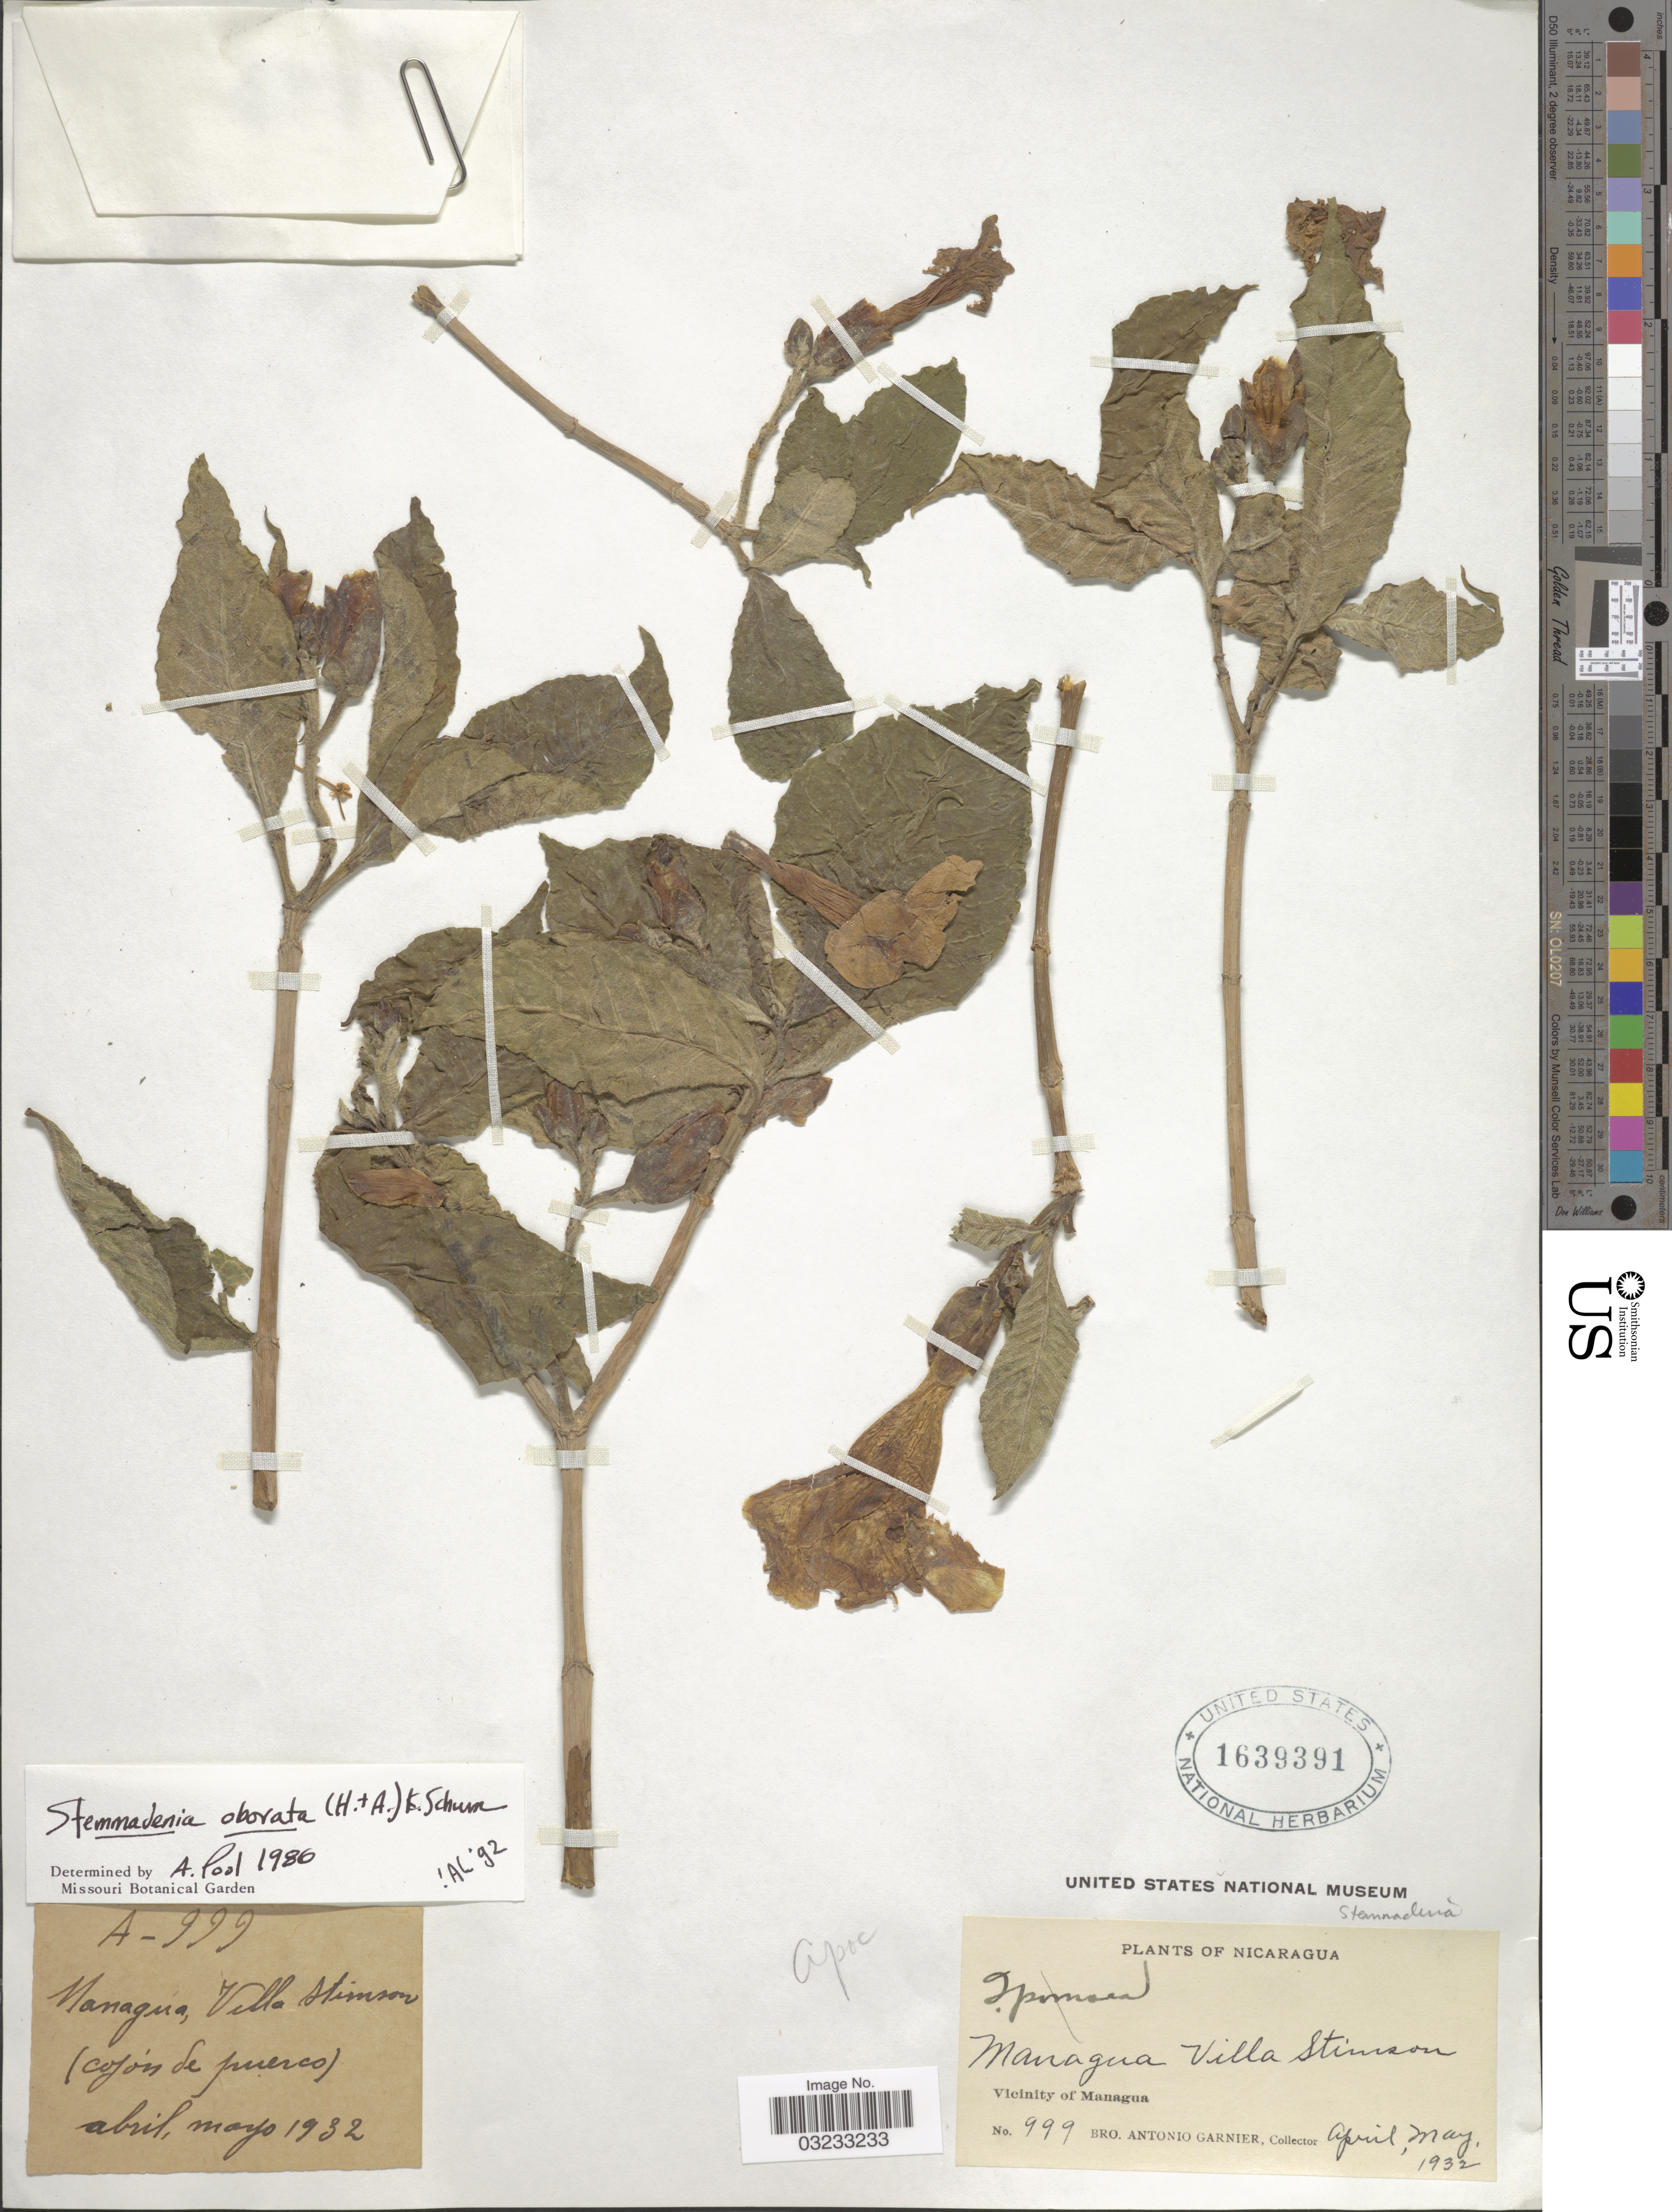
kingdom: Plantae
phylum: Tracheophyta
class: Magnoliopsida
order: Gentianales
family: Apocynaceae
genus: Stemmadenia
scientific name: Stemmadenia obovata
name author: (Hook. & Arn.) K. Schum.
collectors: Bro. A. Garnier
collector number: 999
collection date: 1932-04/1932-05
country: Nicaragua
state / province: Managua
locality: Managua, Villa Stimson, Vicinityof Managua. (cojón de puerco).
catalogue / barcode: US 1639391